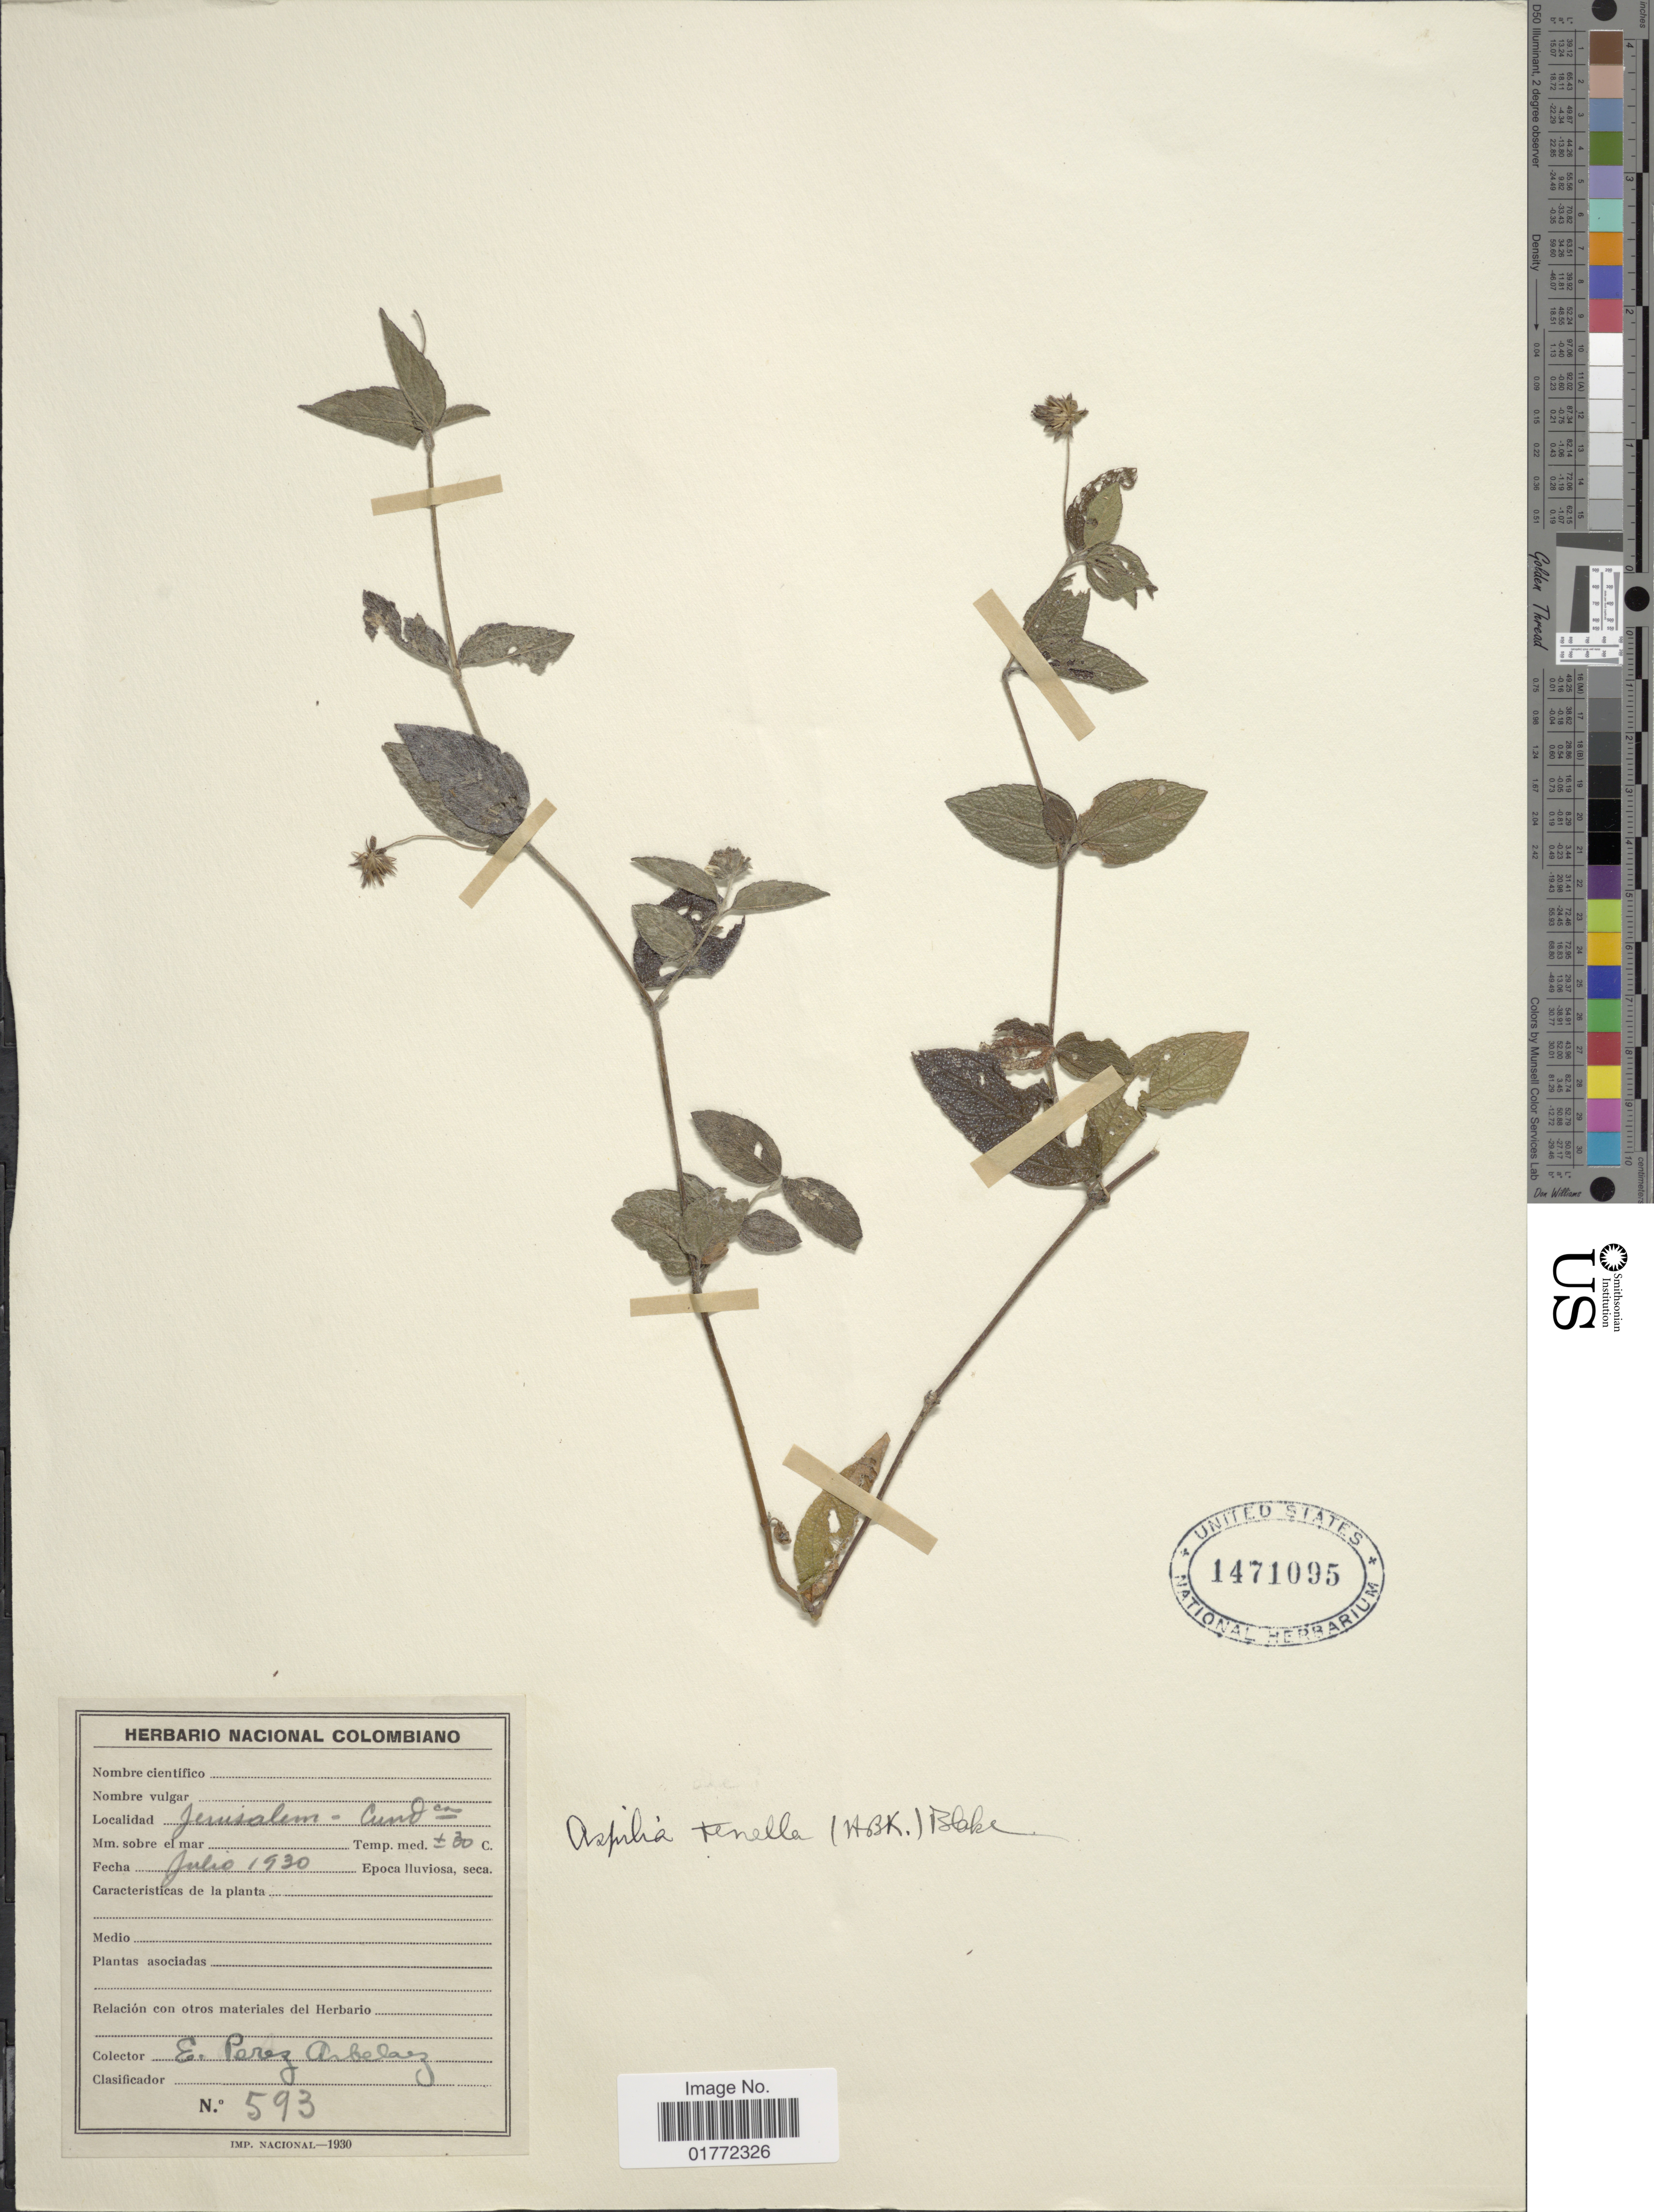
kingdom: Plantae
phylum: Tracheophyta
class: Magnoliopsida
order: Asterales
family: Asteraceae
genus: Eleutheranthera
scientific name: Eleutheranthera tenella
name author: (Kunth) H. Rob.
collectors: E. Pérez Arbeláez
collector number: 593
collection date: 1930-07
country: Colombia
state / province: Cundinamarca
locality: Jersusalem - Cundca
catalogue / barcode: US 147105